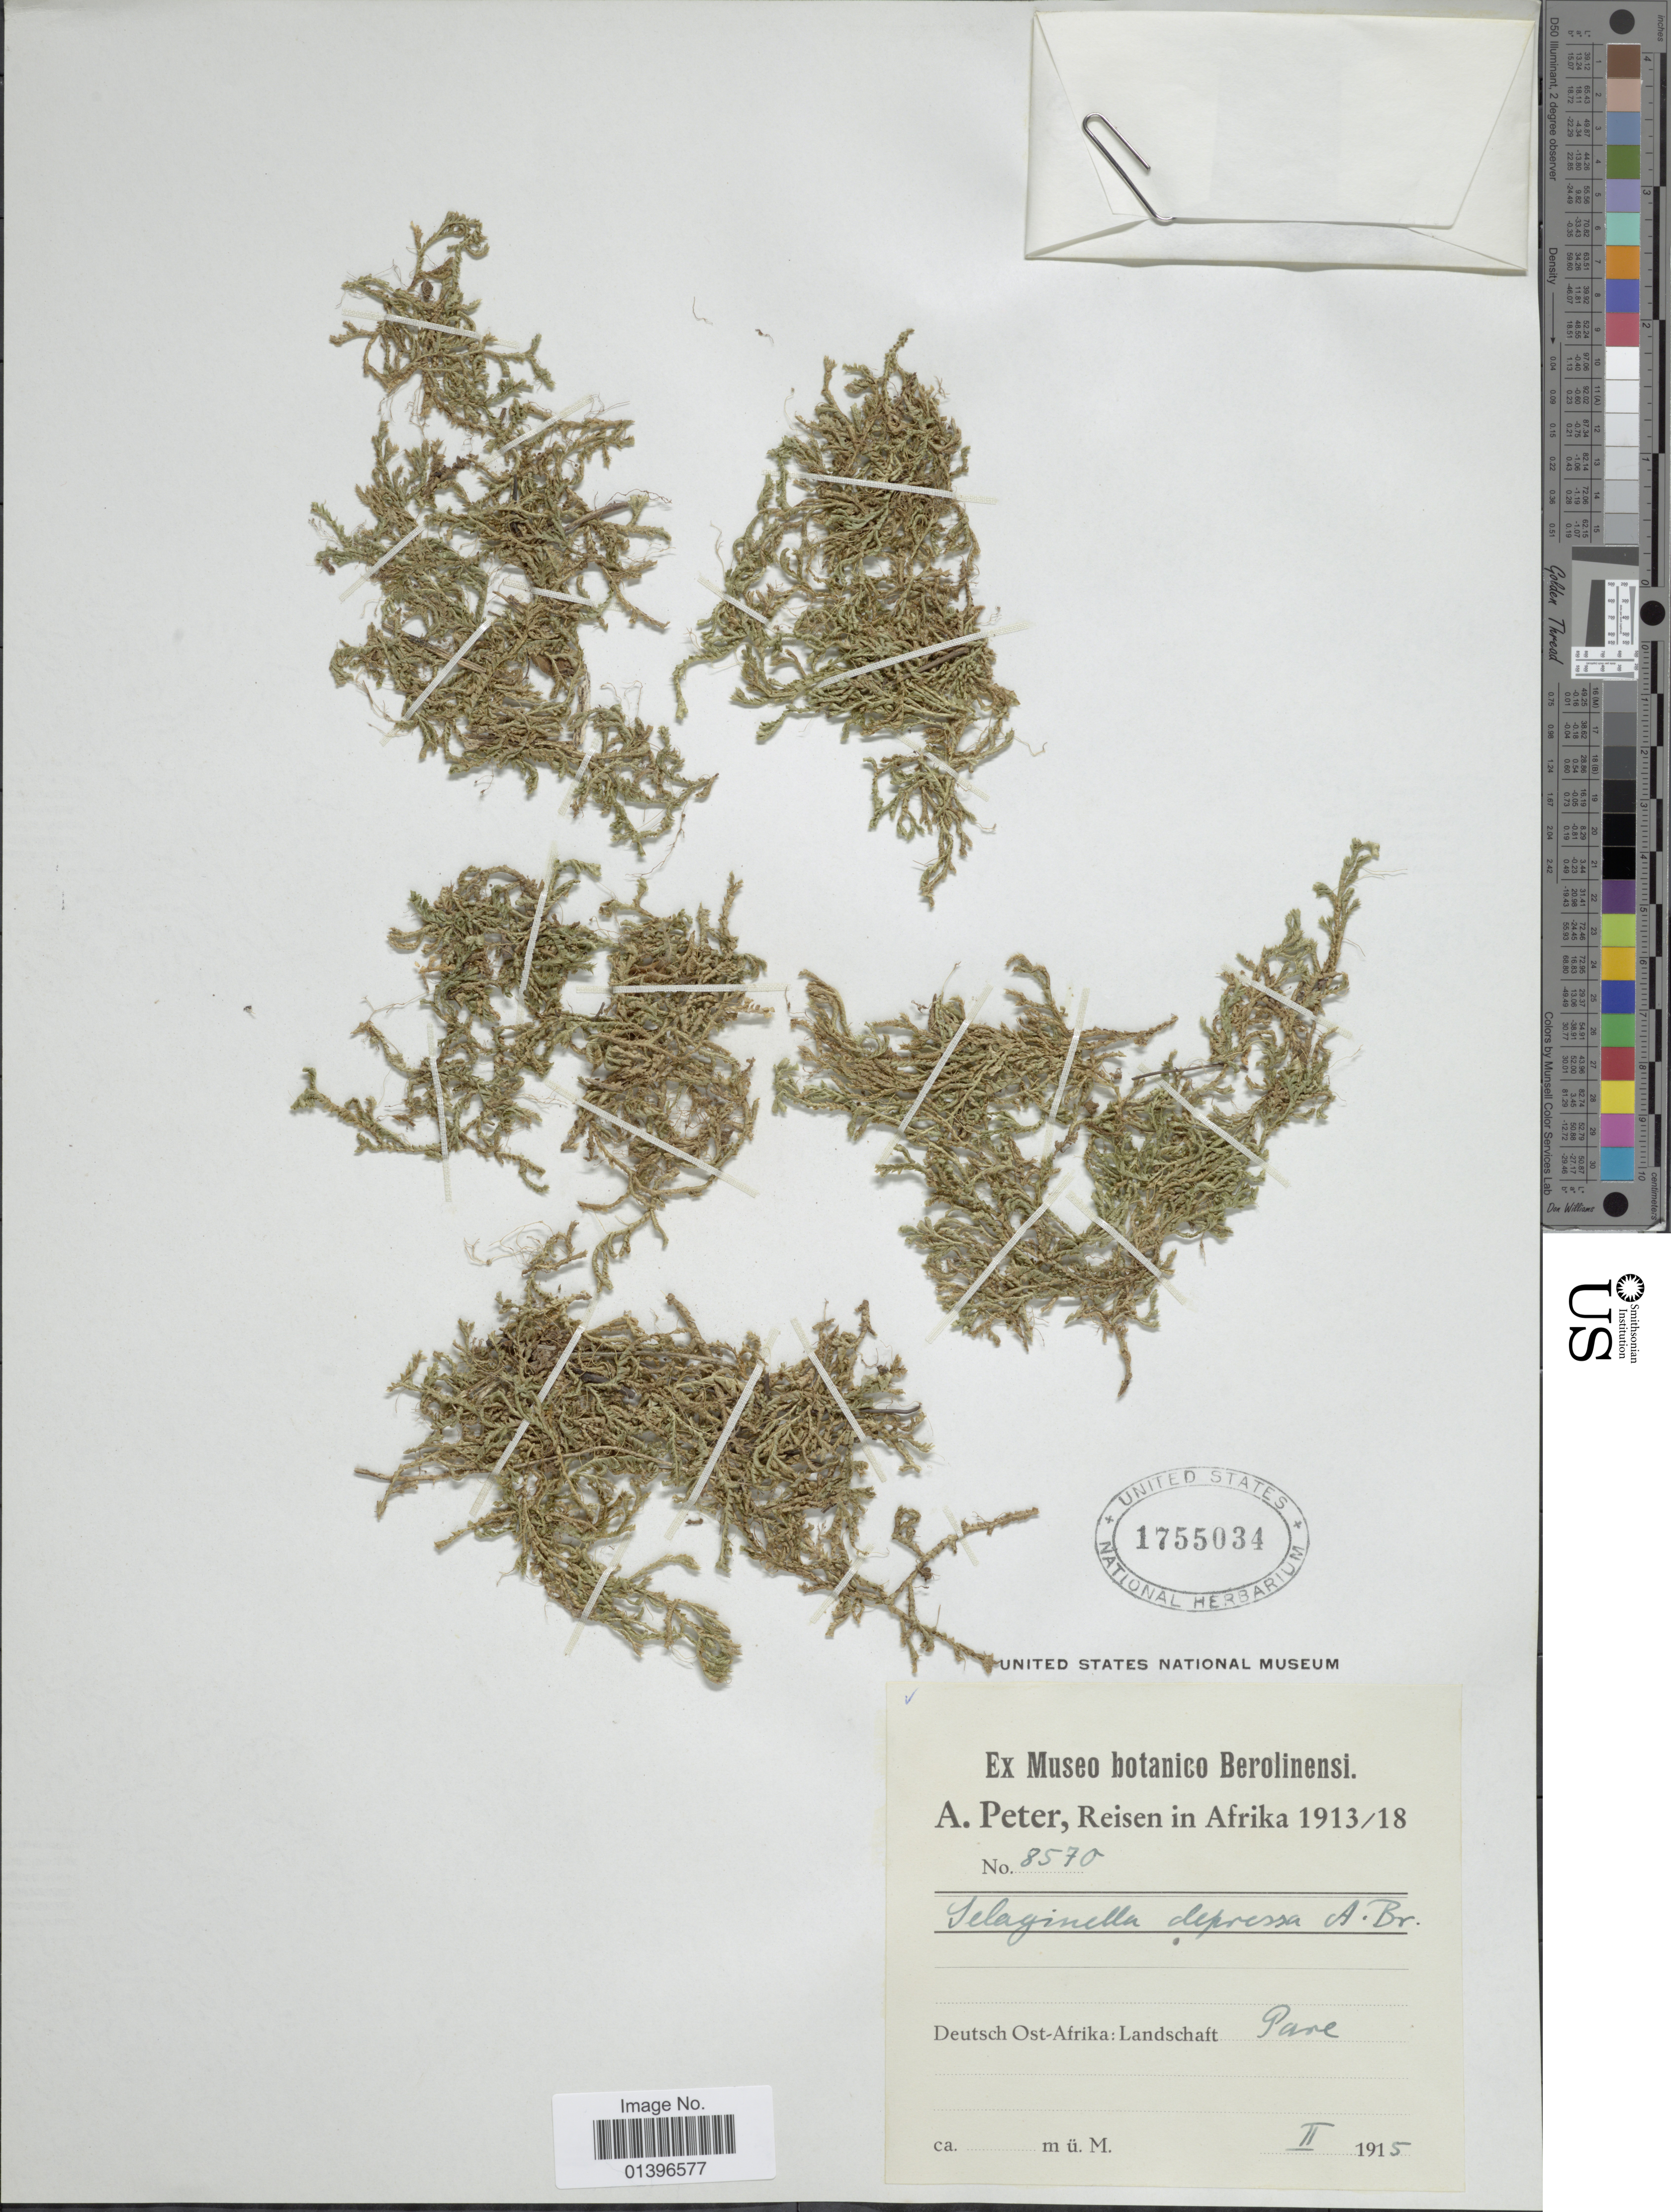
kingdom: Plantae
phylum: Tracheophyta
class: Lycopodiopsida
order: Selaginellales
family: Selaginellaceae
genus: Selaginella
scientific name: Selaginella mittenii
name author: Baker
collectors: A. Peter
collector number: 8570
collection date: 1915-02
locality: Deutsch Ost-Afrika: Landschaft Pare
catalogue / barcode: US 1755034